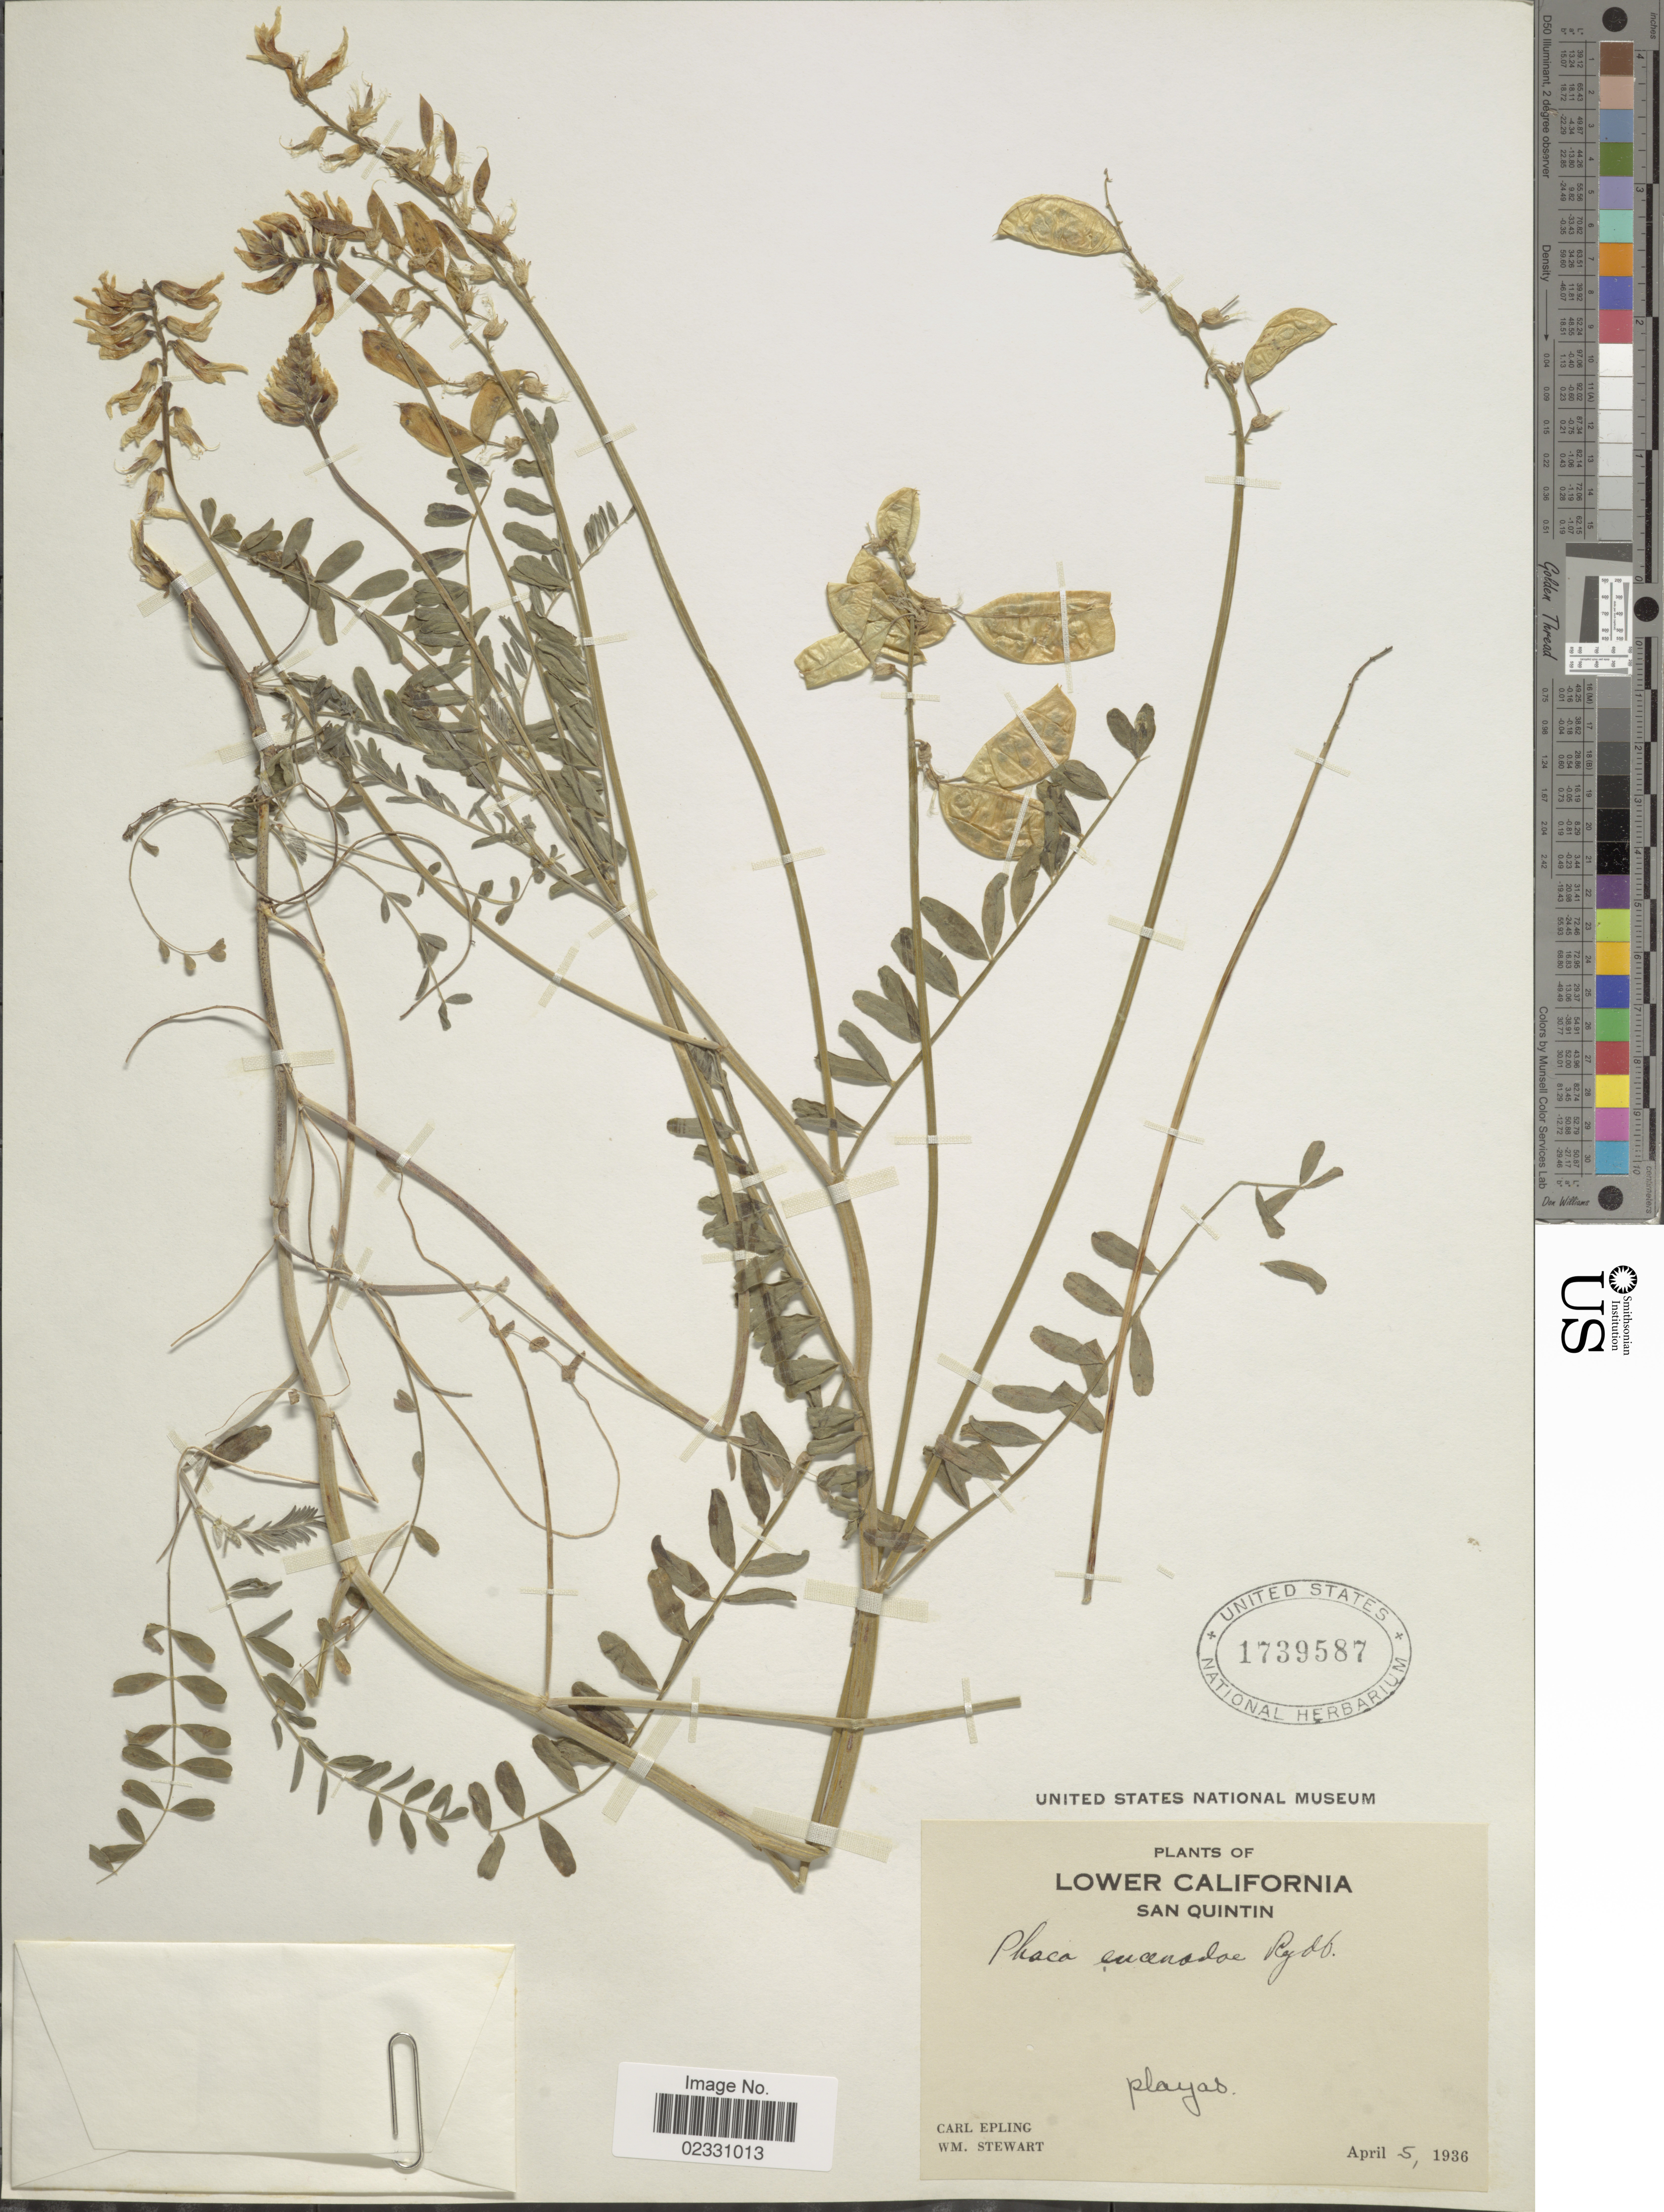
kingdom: Plantae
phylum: Tracheophyta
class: Magnoliopsida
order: Fabales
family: Fabaceae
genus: Astragalus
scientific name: Astragalus encenadae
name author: Rydb.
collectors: C. C. Epling & W. Stewart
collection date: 1936-04-05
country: Mexico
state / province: Baja California Norte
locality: Lower California, Sam Quintin, playas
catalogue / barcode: US 1739587